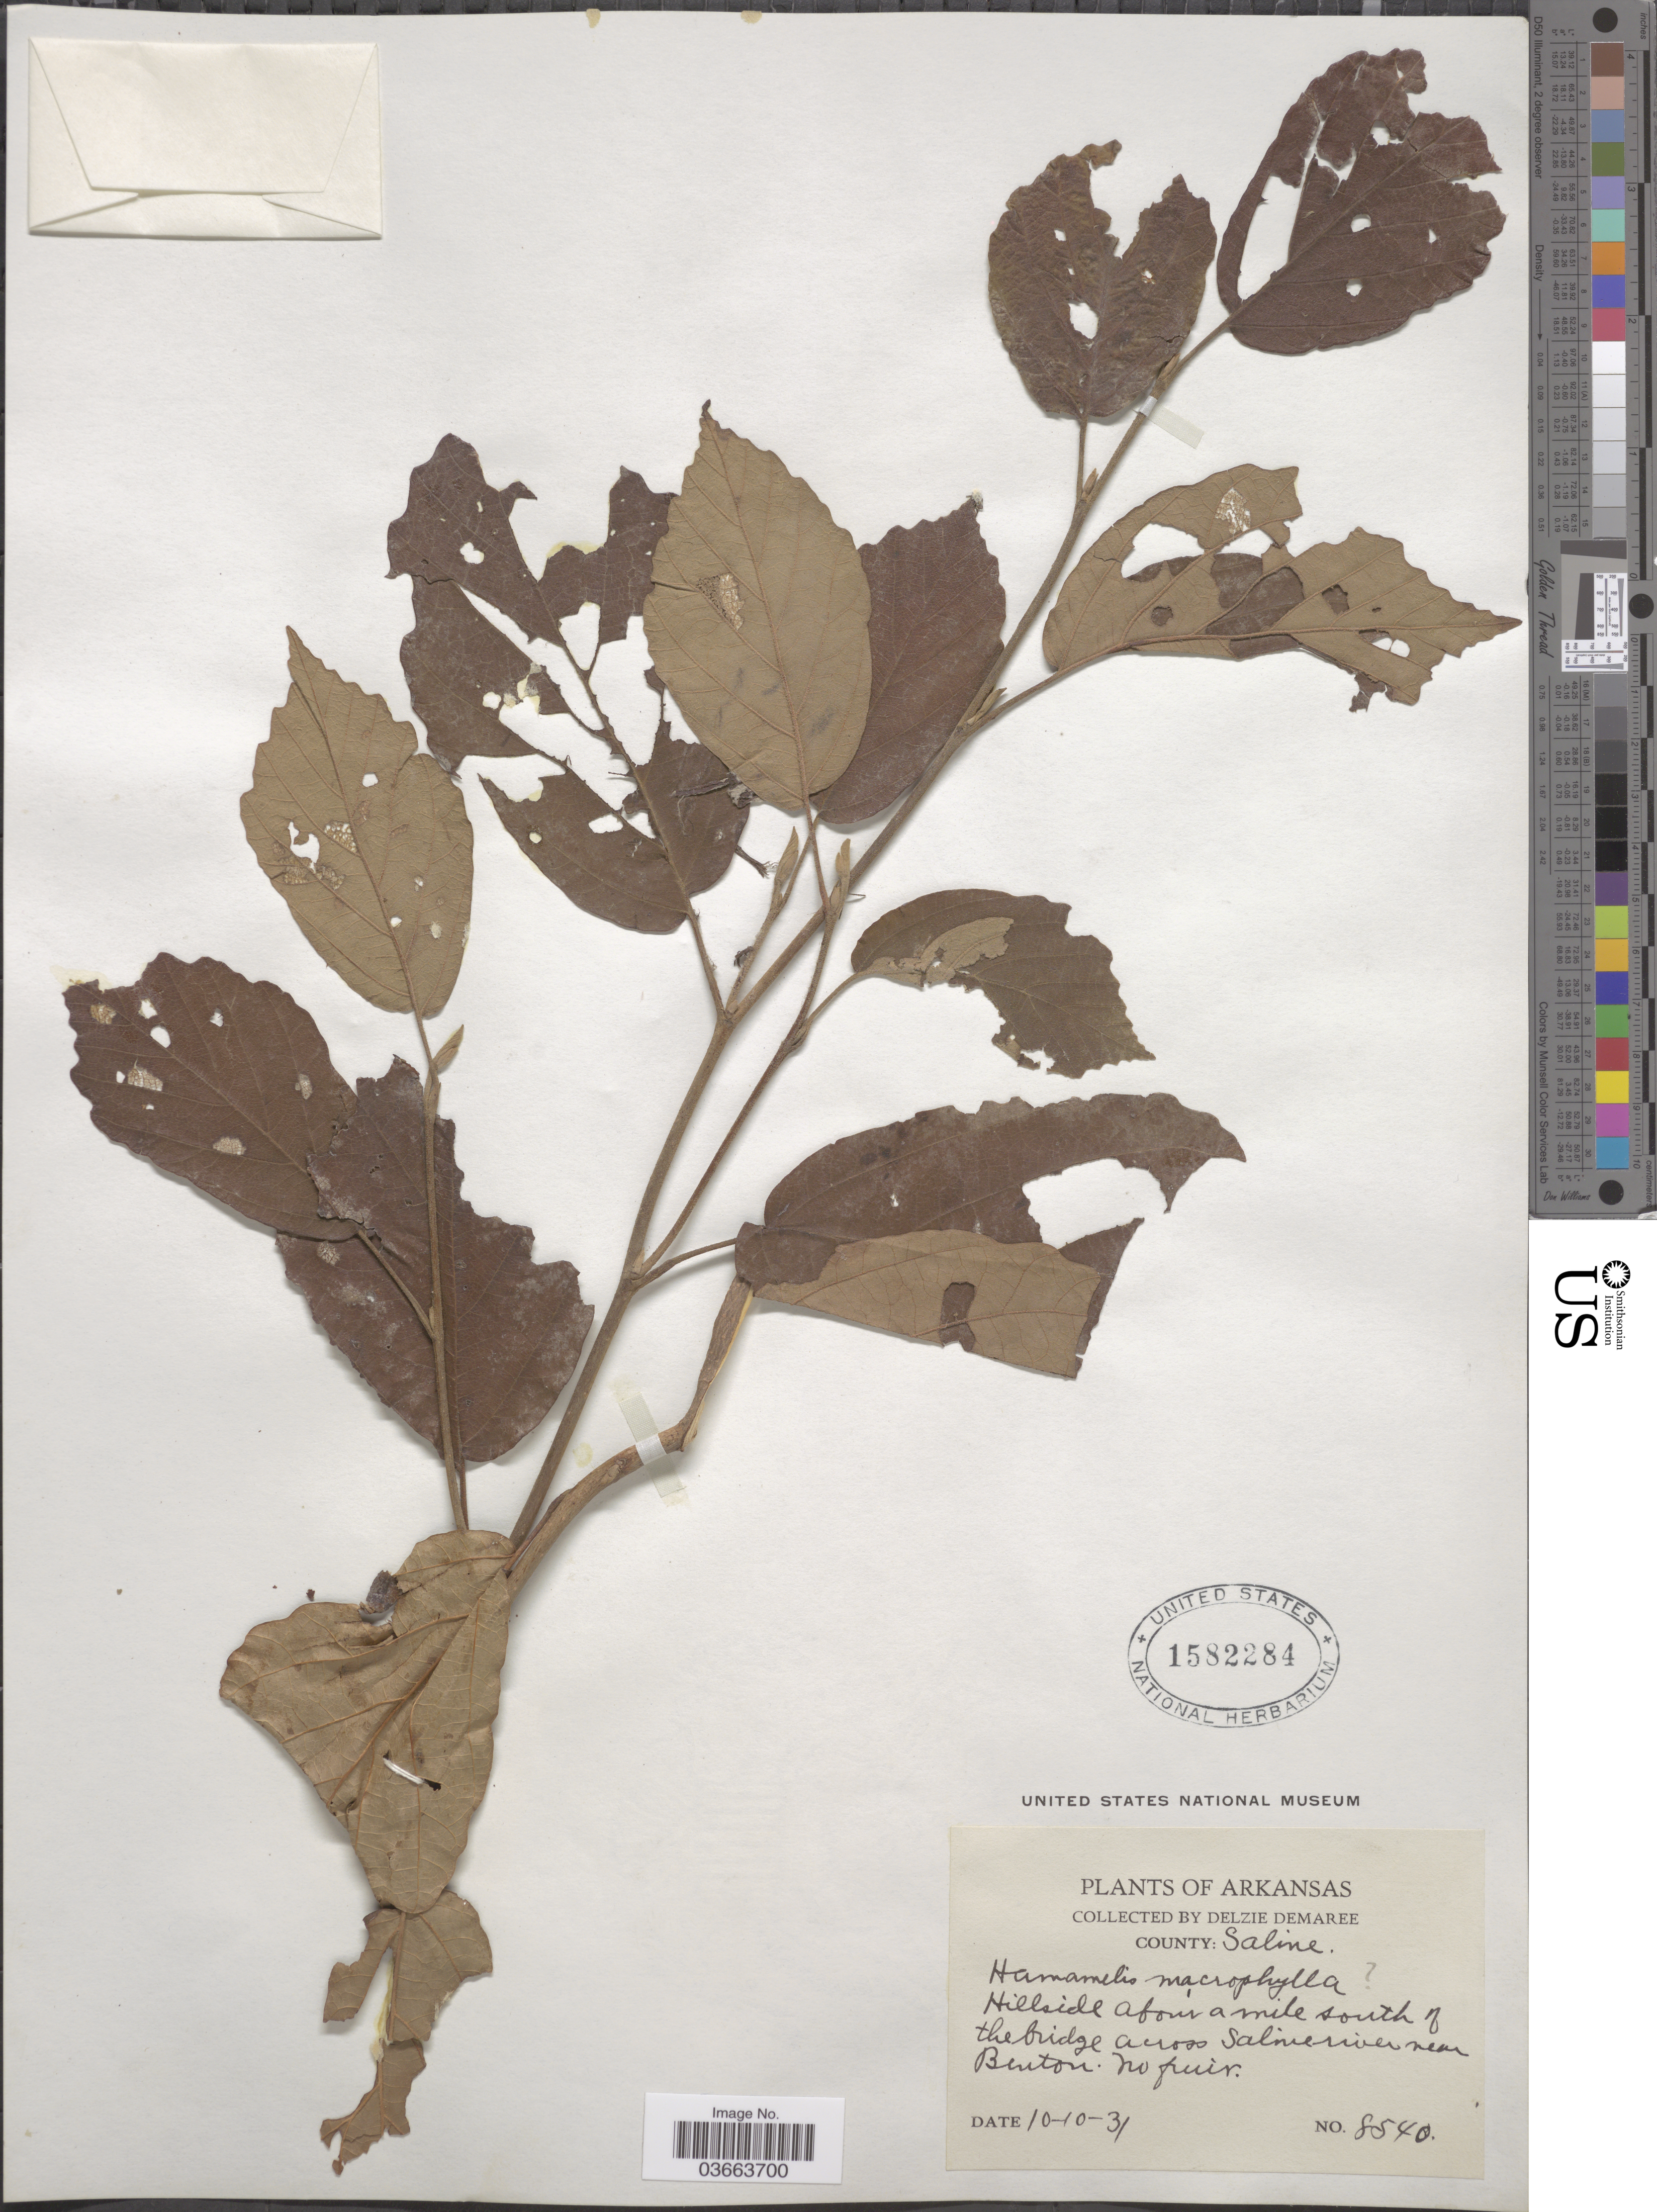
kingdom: Plantae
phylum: Tracheophyta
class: Magnoliopsida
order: Saxifragales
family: Hamamelidaceae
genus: Hamamelis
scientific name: Hamamelis virginiana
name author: L.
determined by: Strong, Mark T., (BOT), Smithsonian Institution - National Museum of Natural History (UNITED STATES)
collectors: D. Demaree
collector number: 8540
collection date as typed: Transcribed d/m/y: 10/10/31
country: United States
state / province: Arkansas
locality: County: Saline. Hillside above a mile south of the bridge across Saline river near Benton.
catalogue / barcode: US 1582284